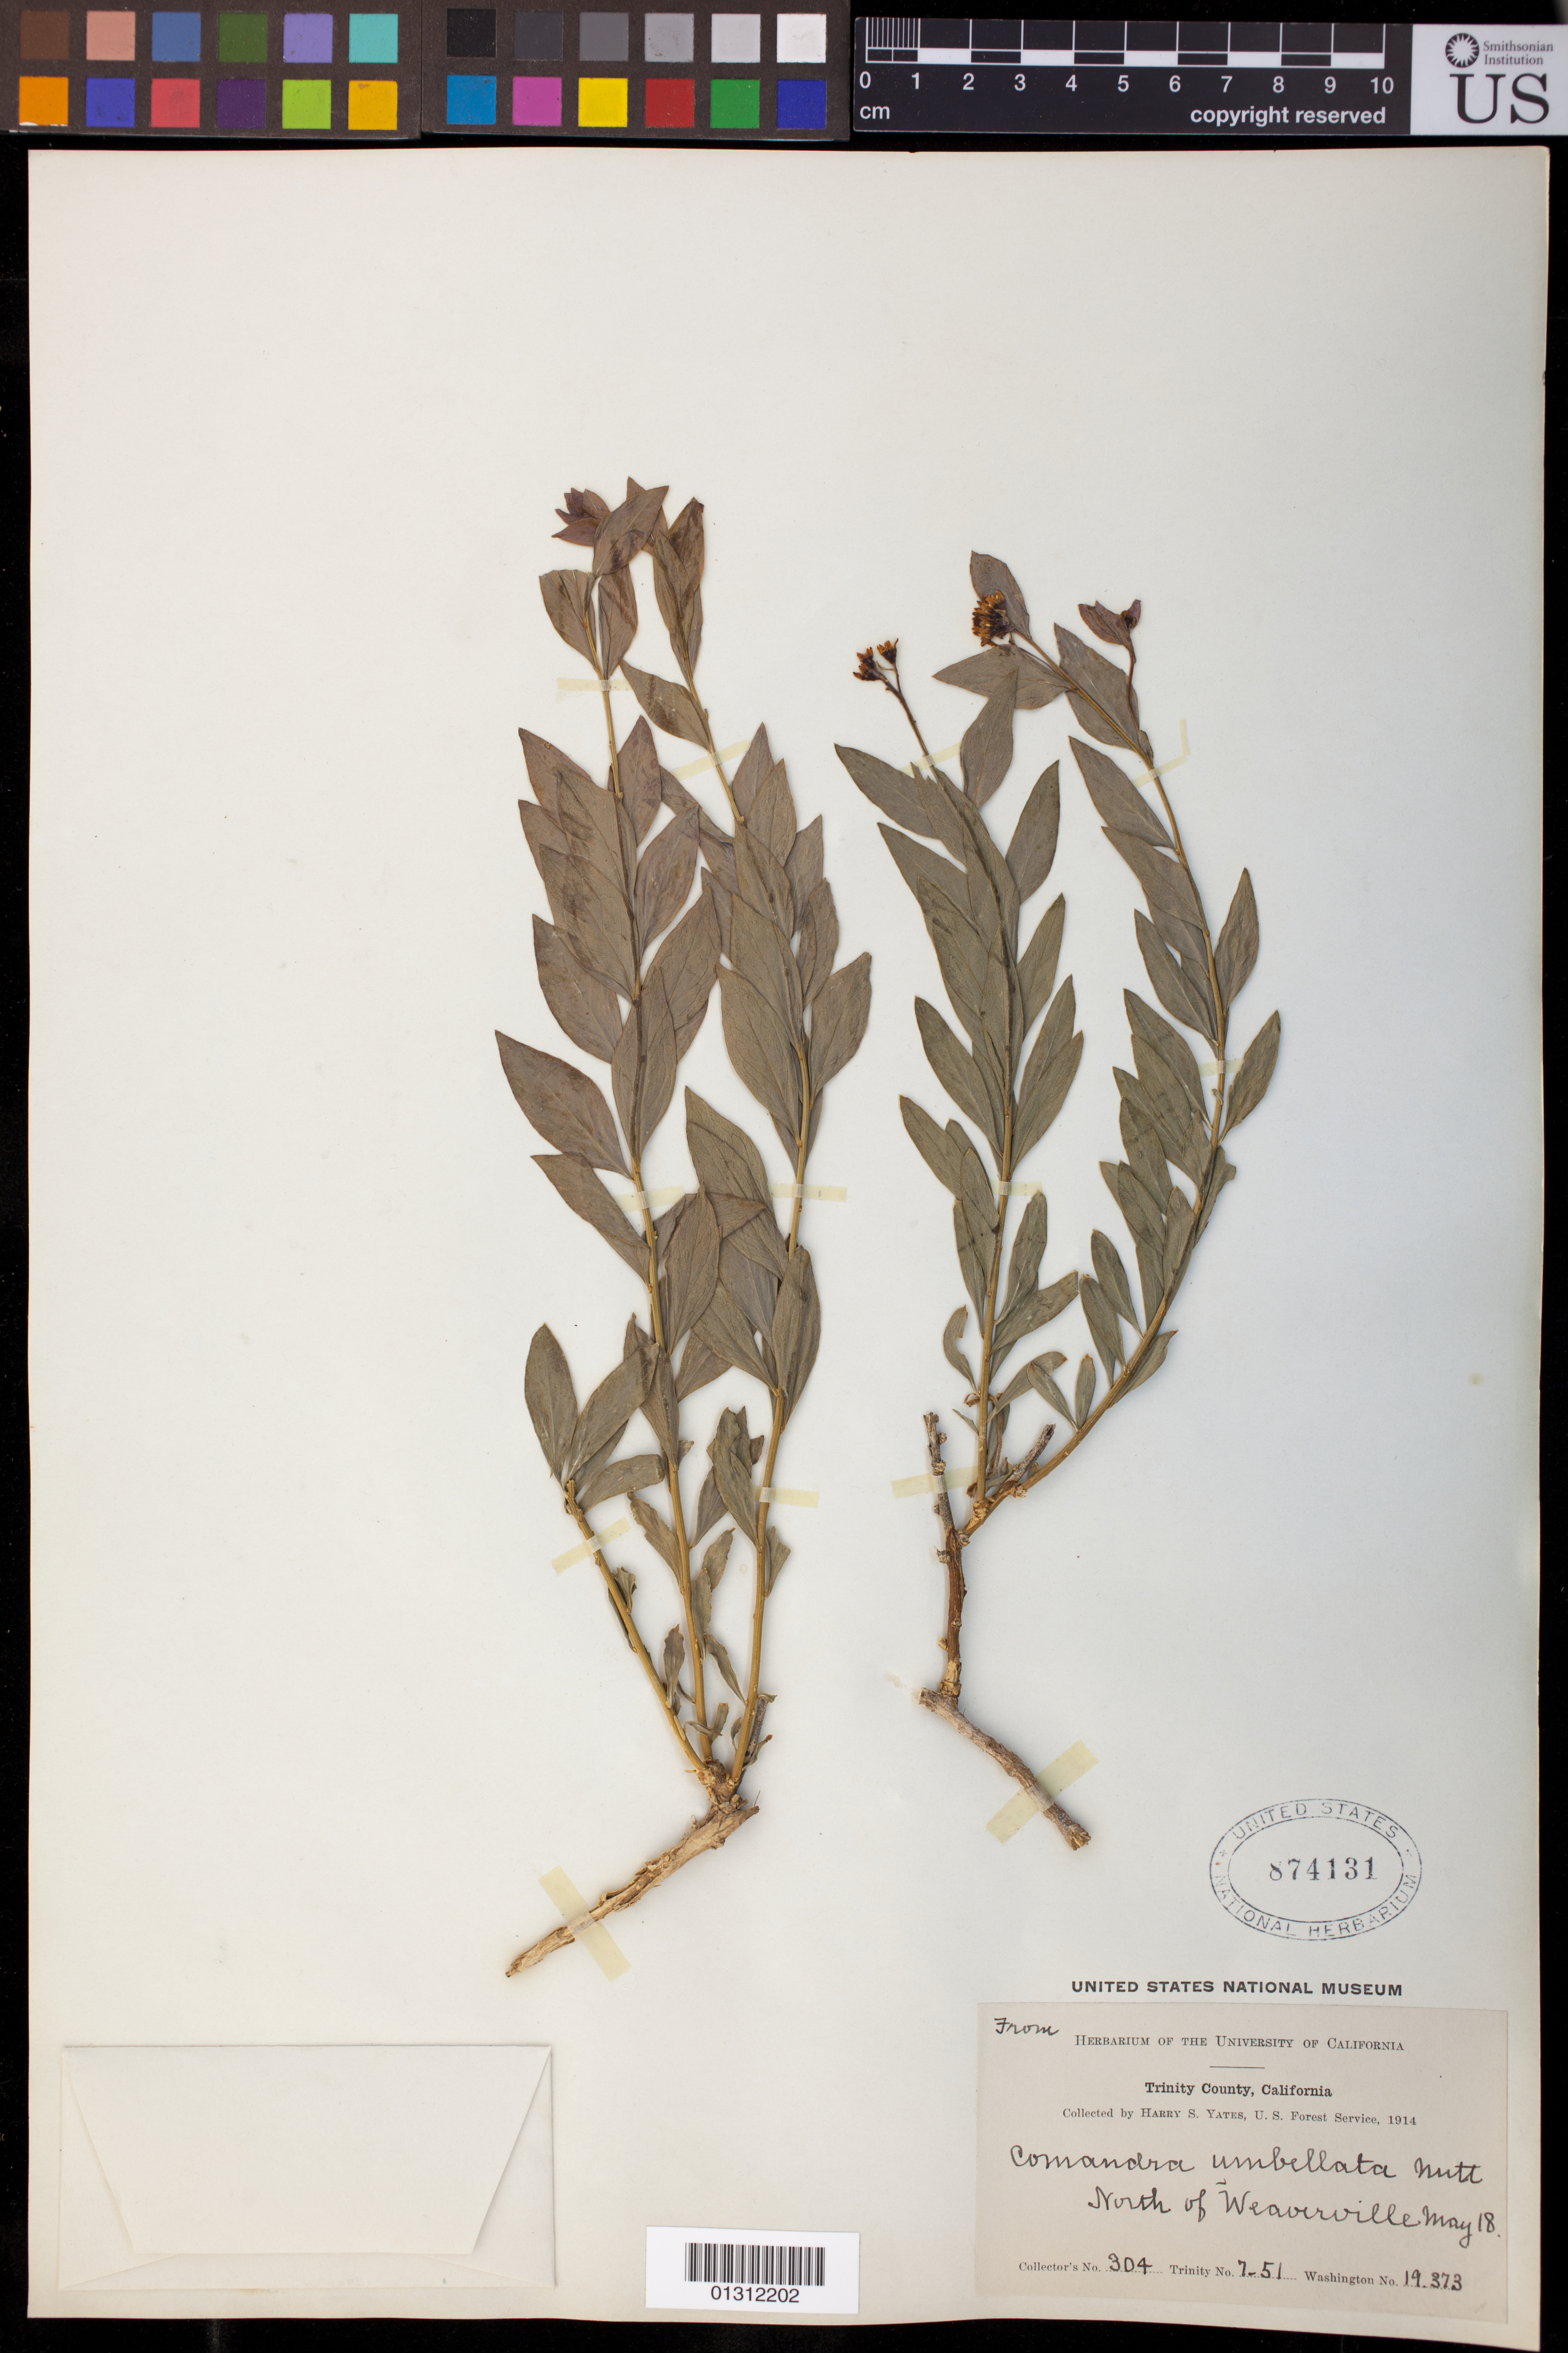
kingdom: Plantae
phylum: Tracheophyta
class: Magnoliopsida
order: Santalales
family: Comandraceae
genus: Comandra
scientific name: Comandra umbellata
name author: (L.) Nutt.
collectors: H. S. Yates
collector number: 304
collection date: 1914-05-18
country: United States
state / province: California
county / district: Trinity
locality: North of Weaverville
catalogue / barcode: US 874131